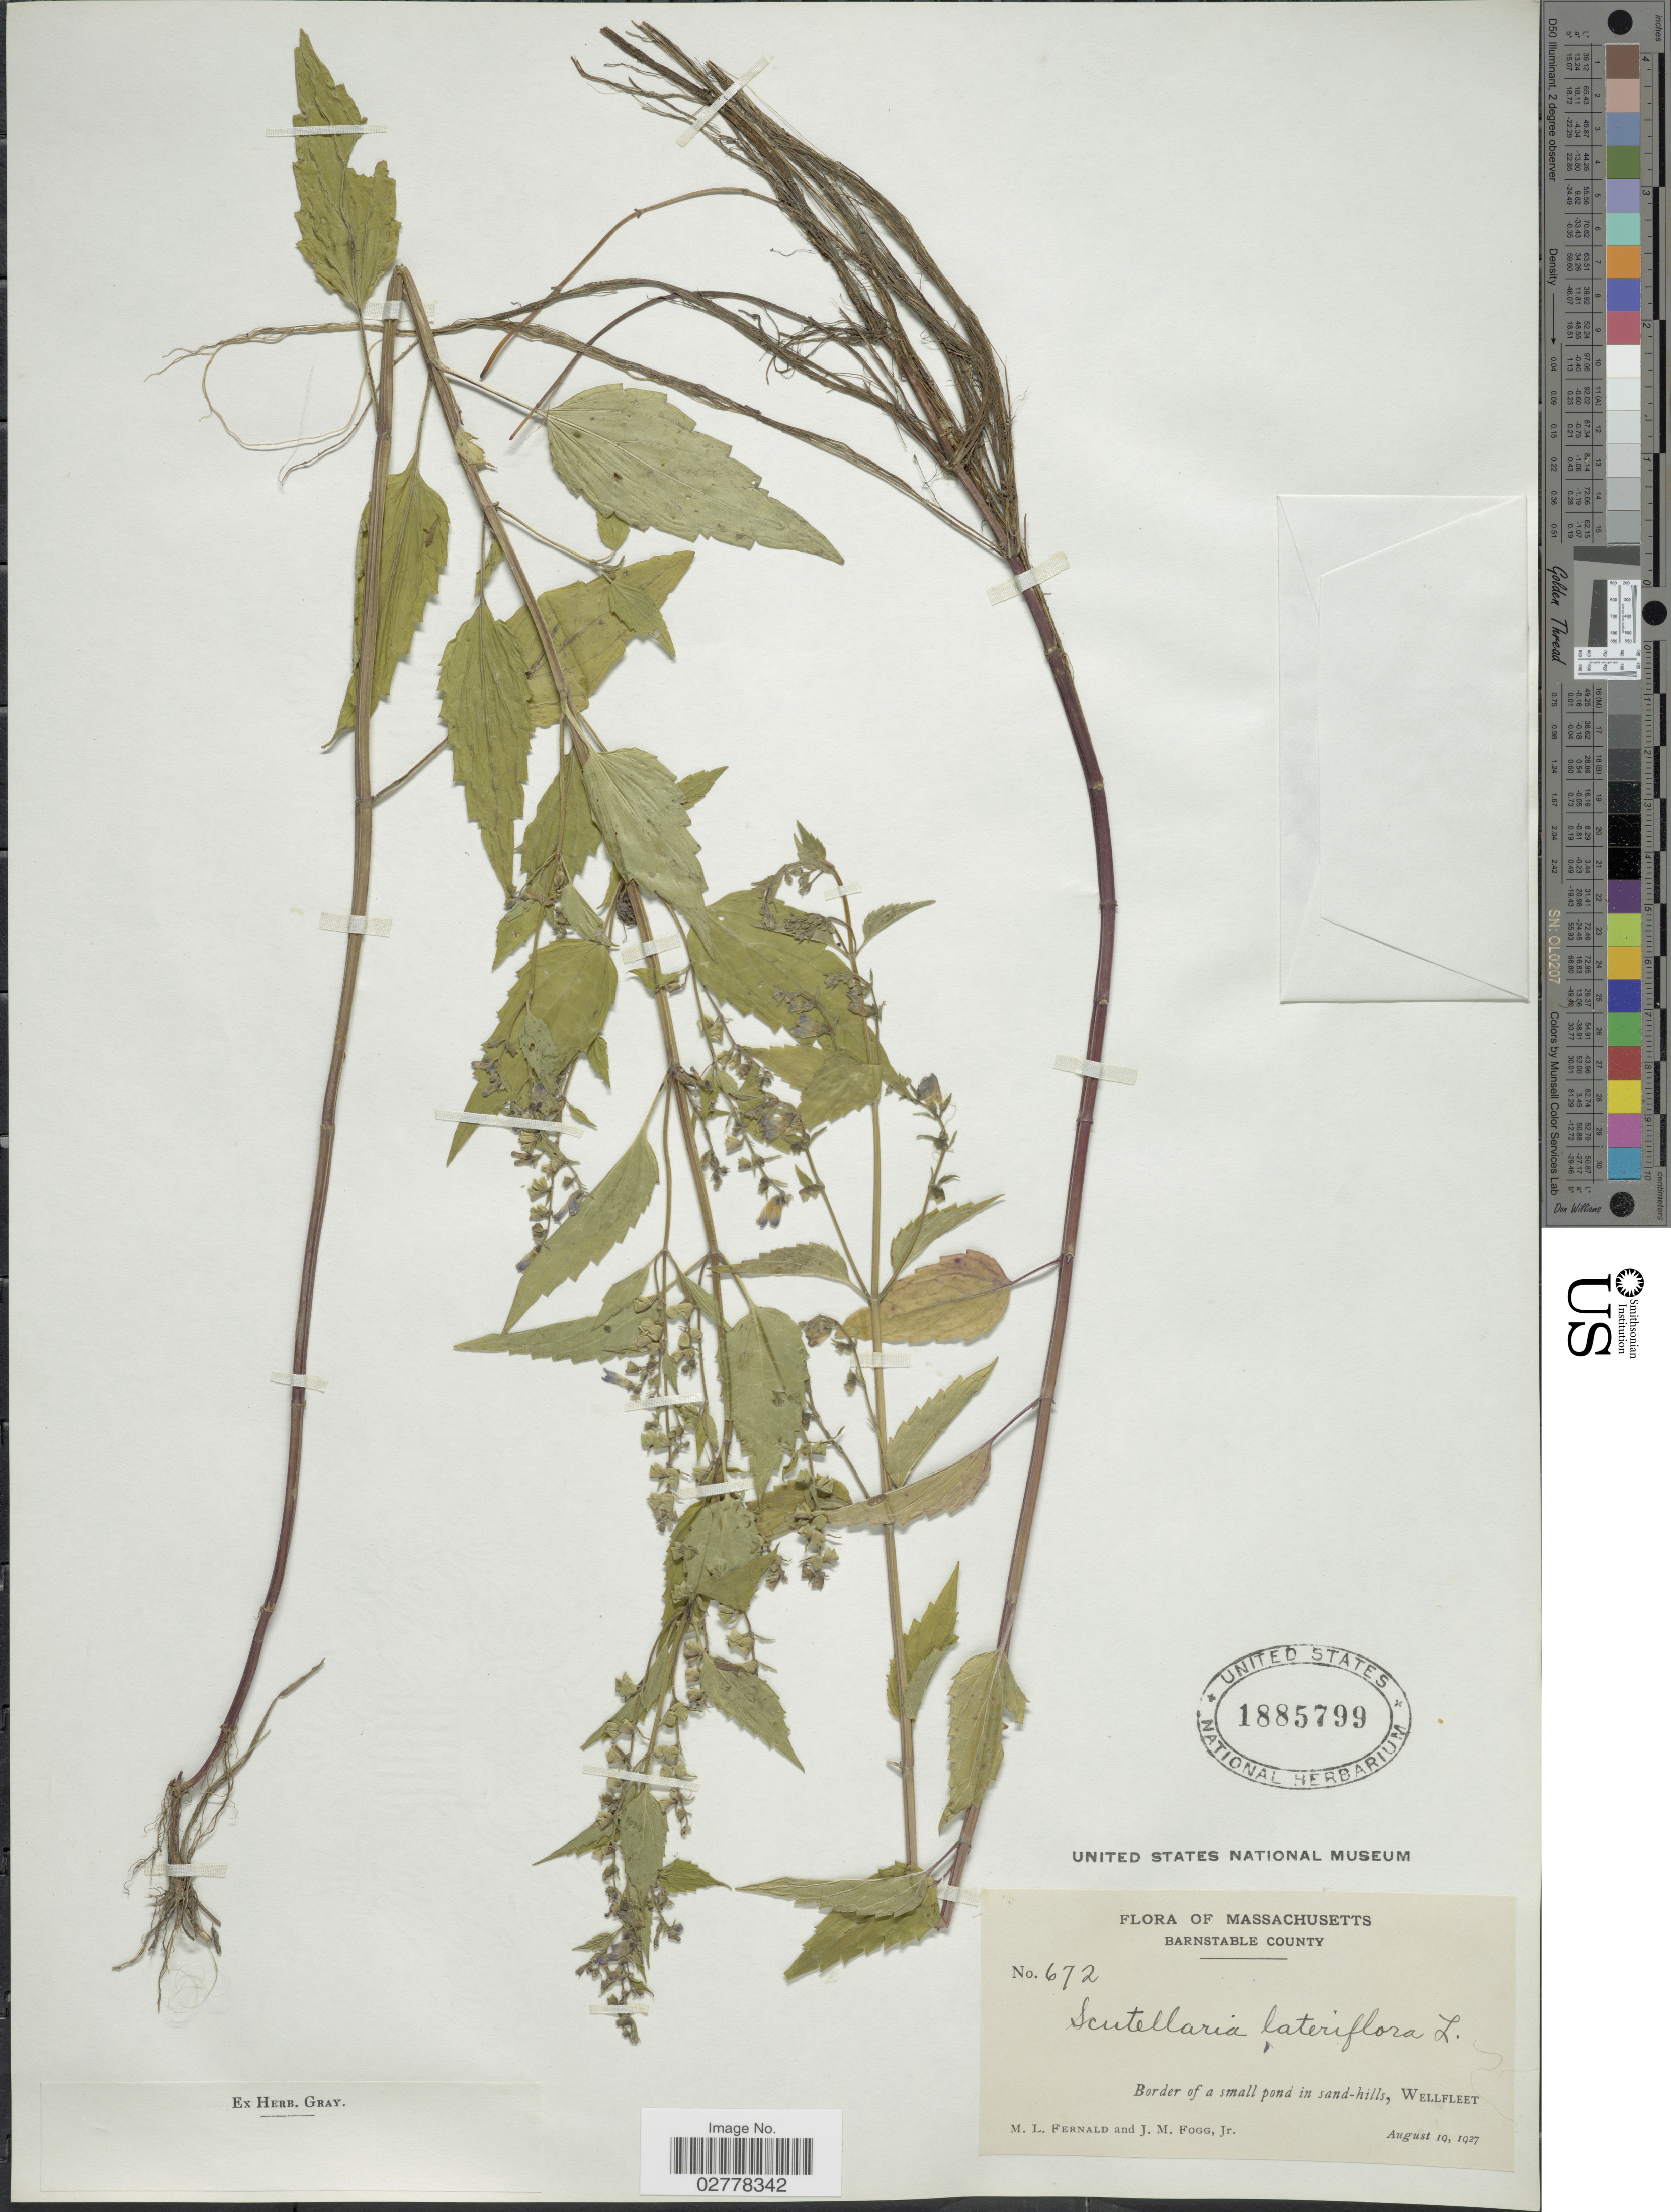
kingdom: Plantae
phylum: Tracheophyta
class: Magnoliopsida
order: Lamiales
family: Lamiaceae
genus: Scutellaria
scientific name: Scutellaria lateriflora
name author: L.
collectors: M. L. Fernald & J. Fogg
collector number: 672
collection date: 1927-08-19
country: United States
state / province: Massachusetts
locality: Barnstable County. Border of a small pond in sand-hills, Wellfleet.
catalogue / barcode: US 1885799